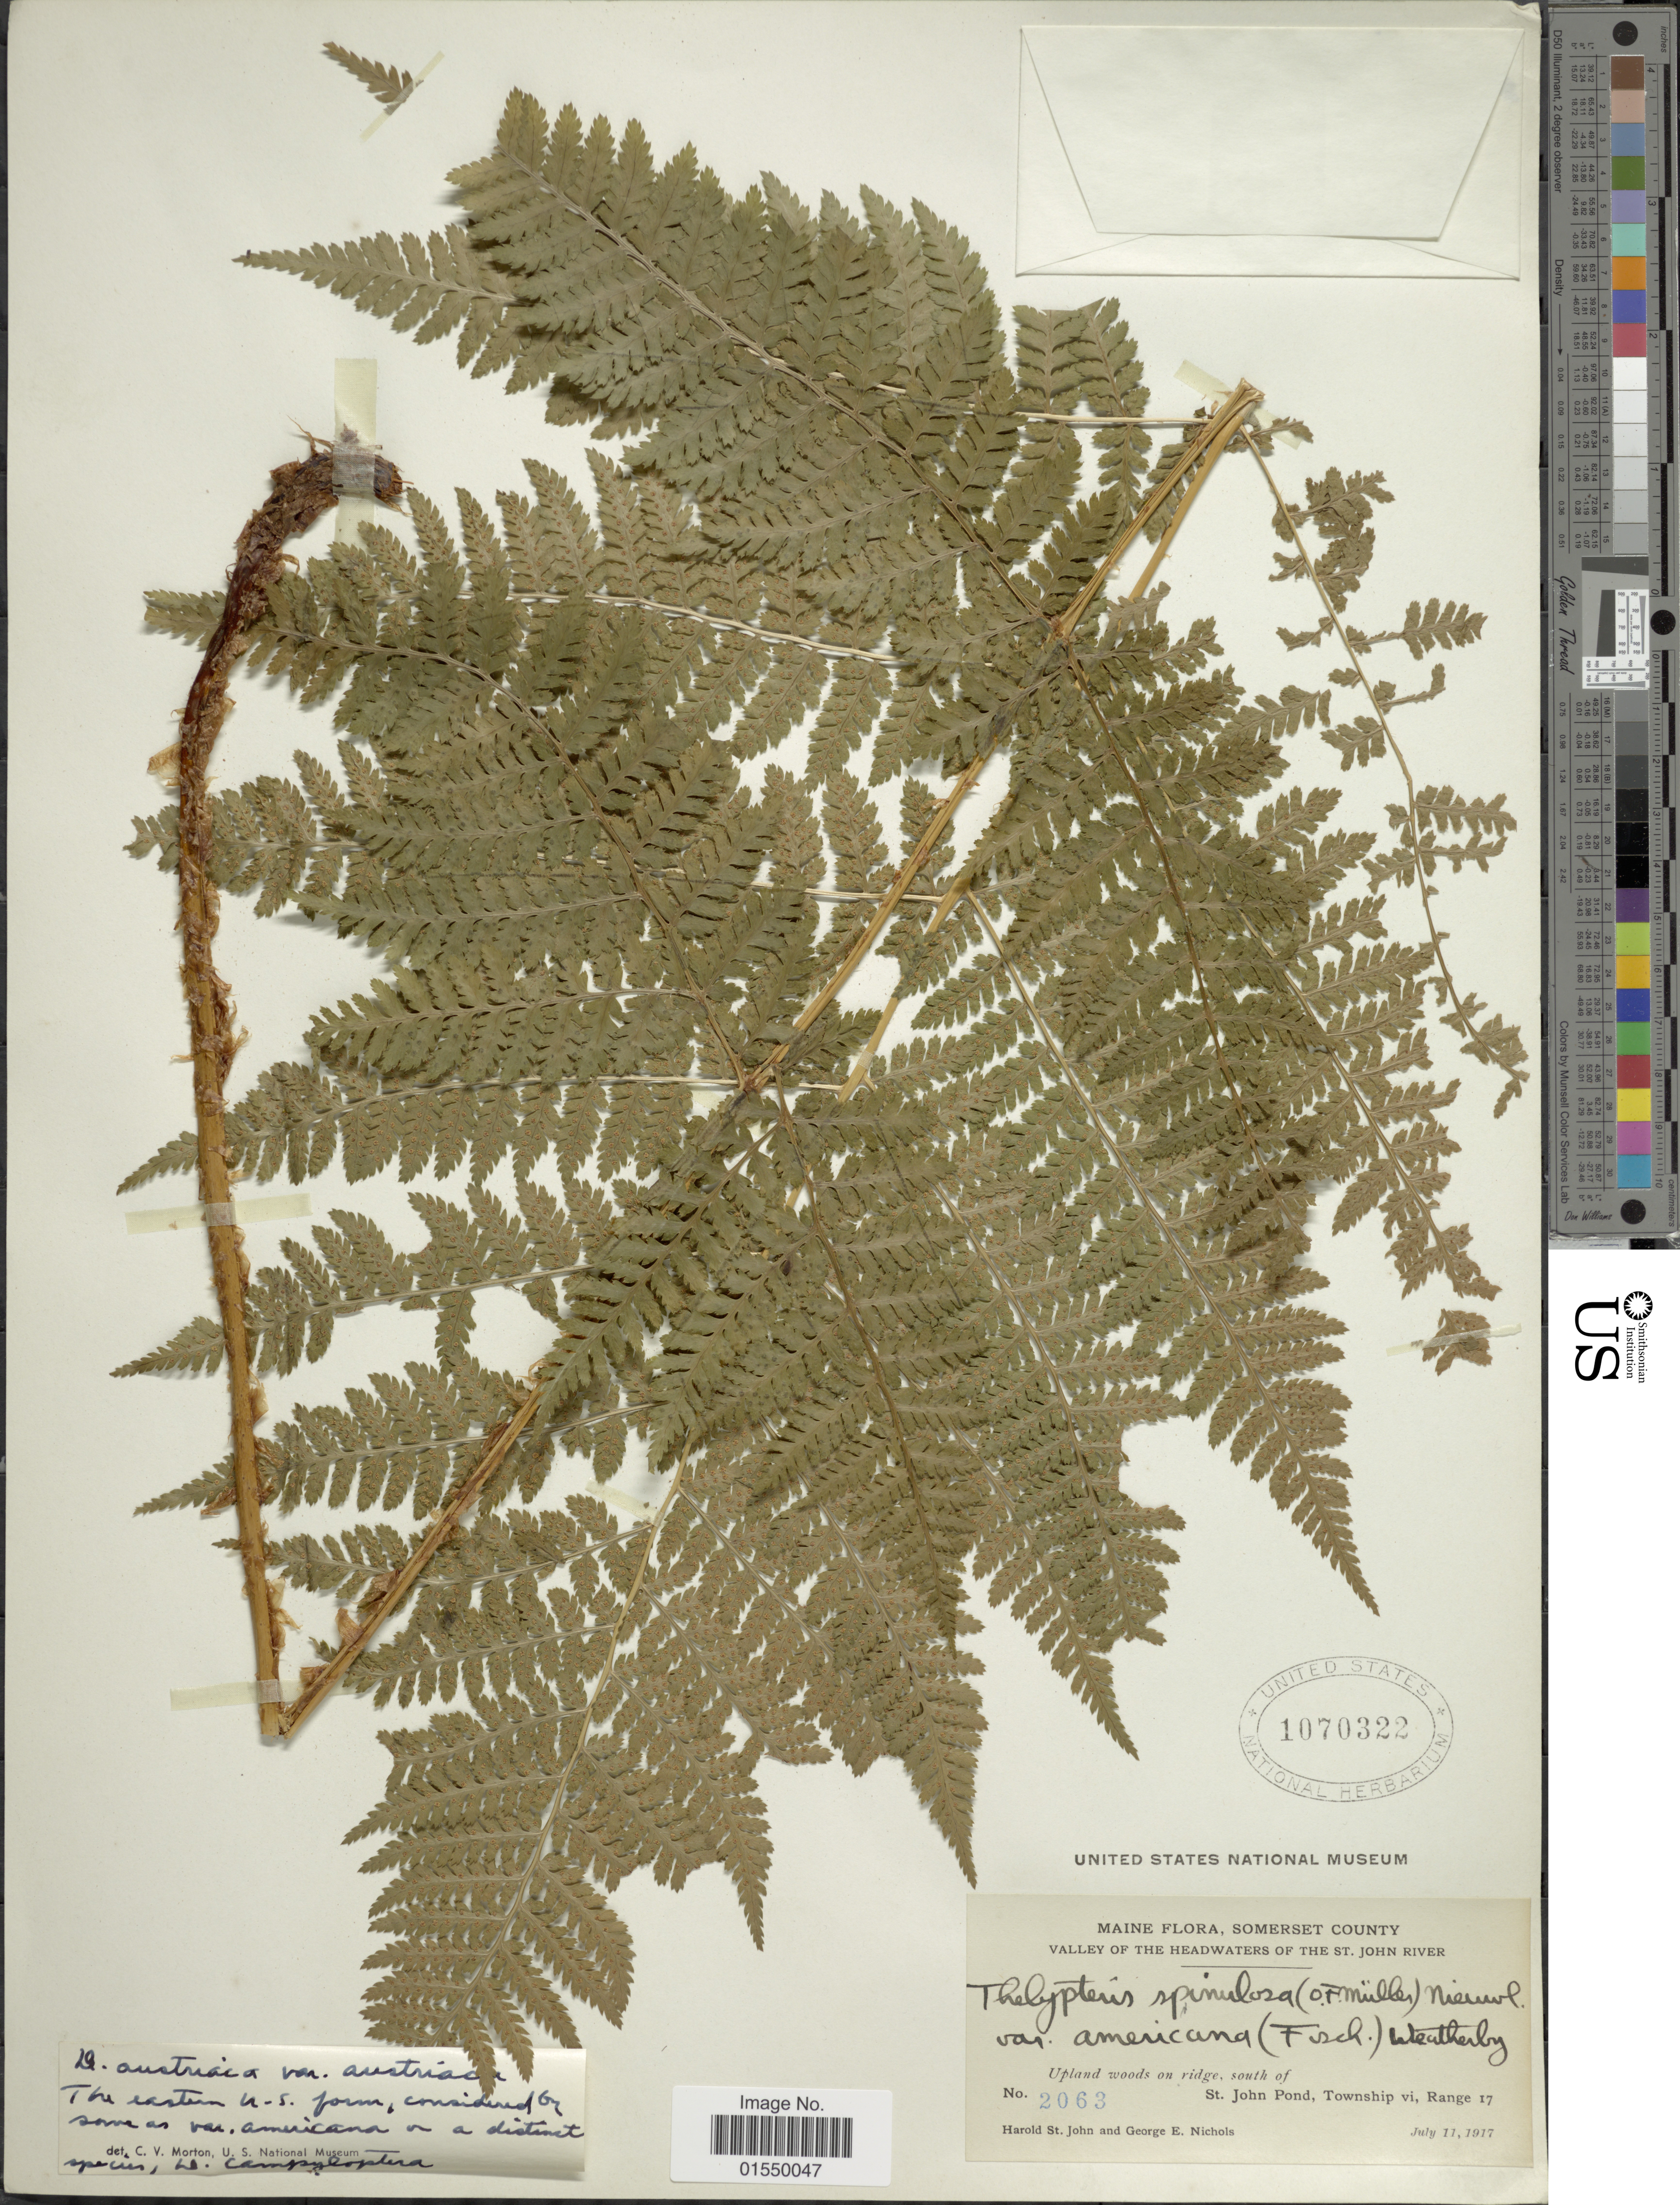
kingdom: Plantae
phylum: Tracheophyta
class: Polypodiopsida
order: Polypodiales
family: Dryopteridaceae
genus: Dryopteris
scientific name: Dryopteris campyloptera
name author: Clarkson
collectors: H. St. John & G. E. Nichols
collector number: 2063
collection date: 1917-07-11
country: United States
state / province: Maine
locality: Somerset County, valley of the Headwaters of the St. John River, south of St. John Pond, Township vi, Range 17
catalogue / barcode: US 1070322